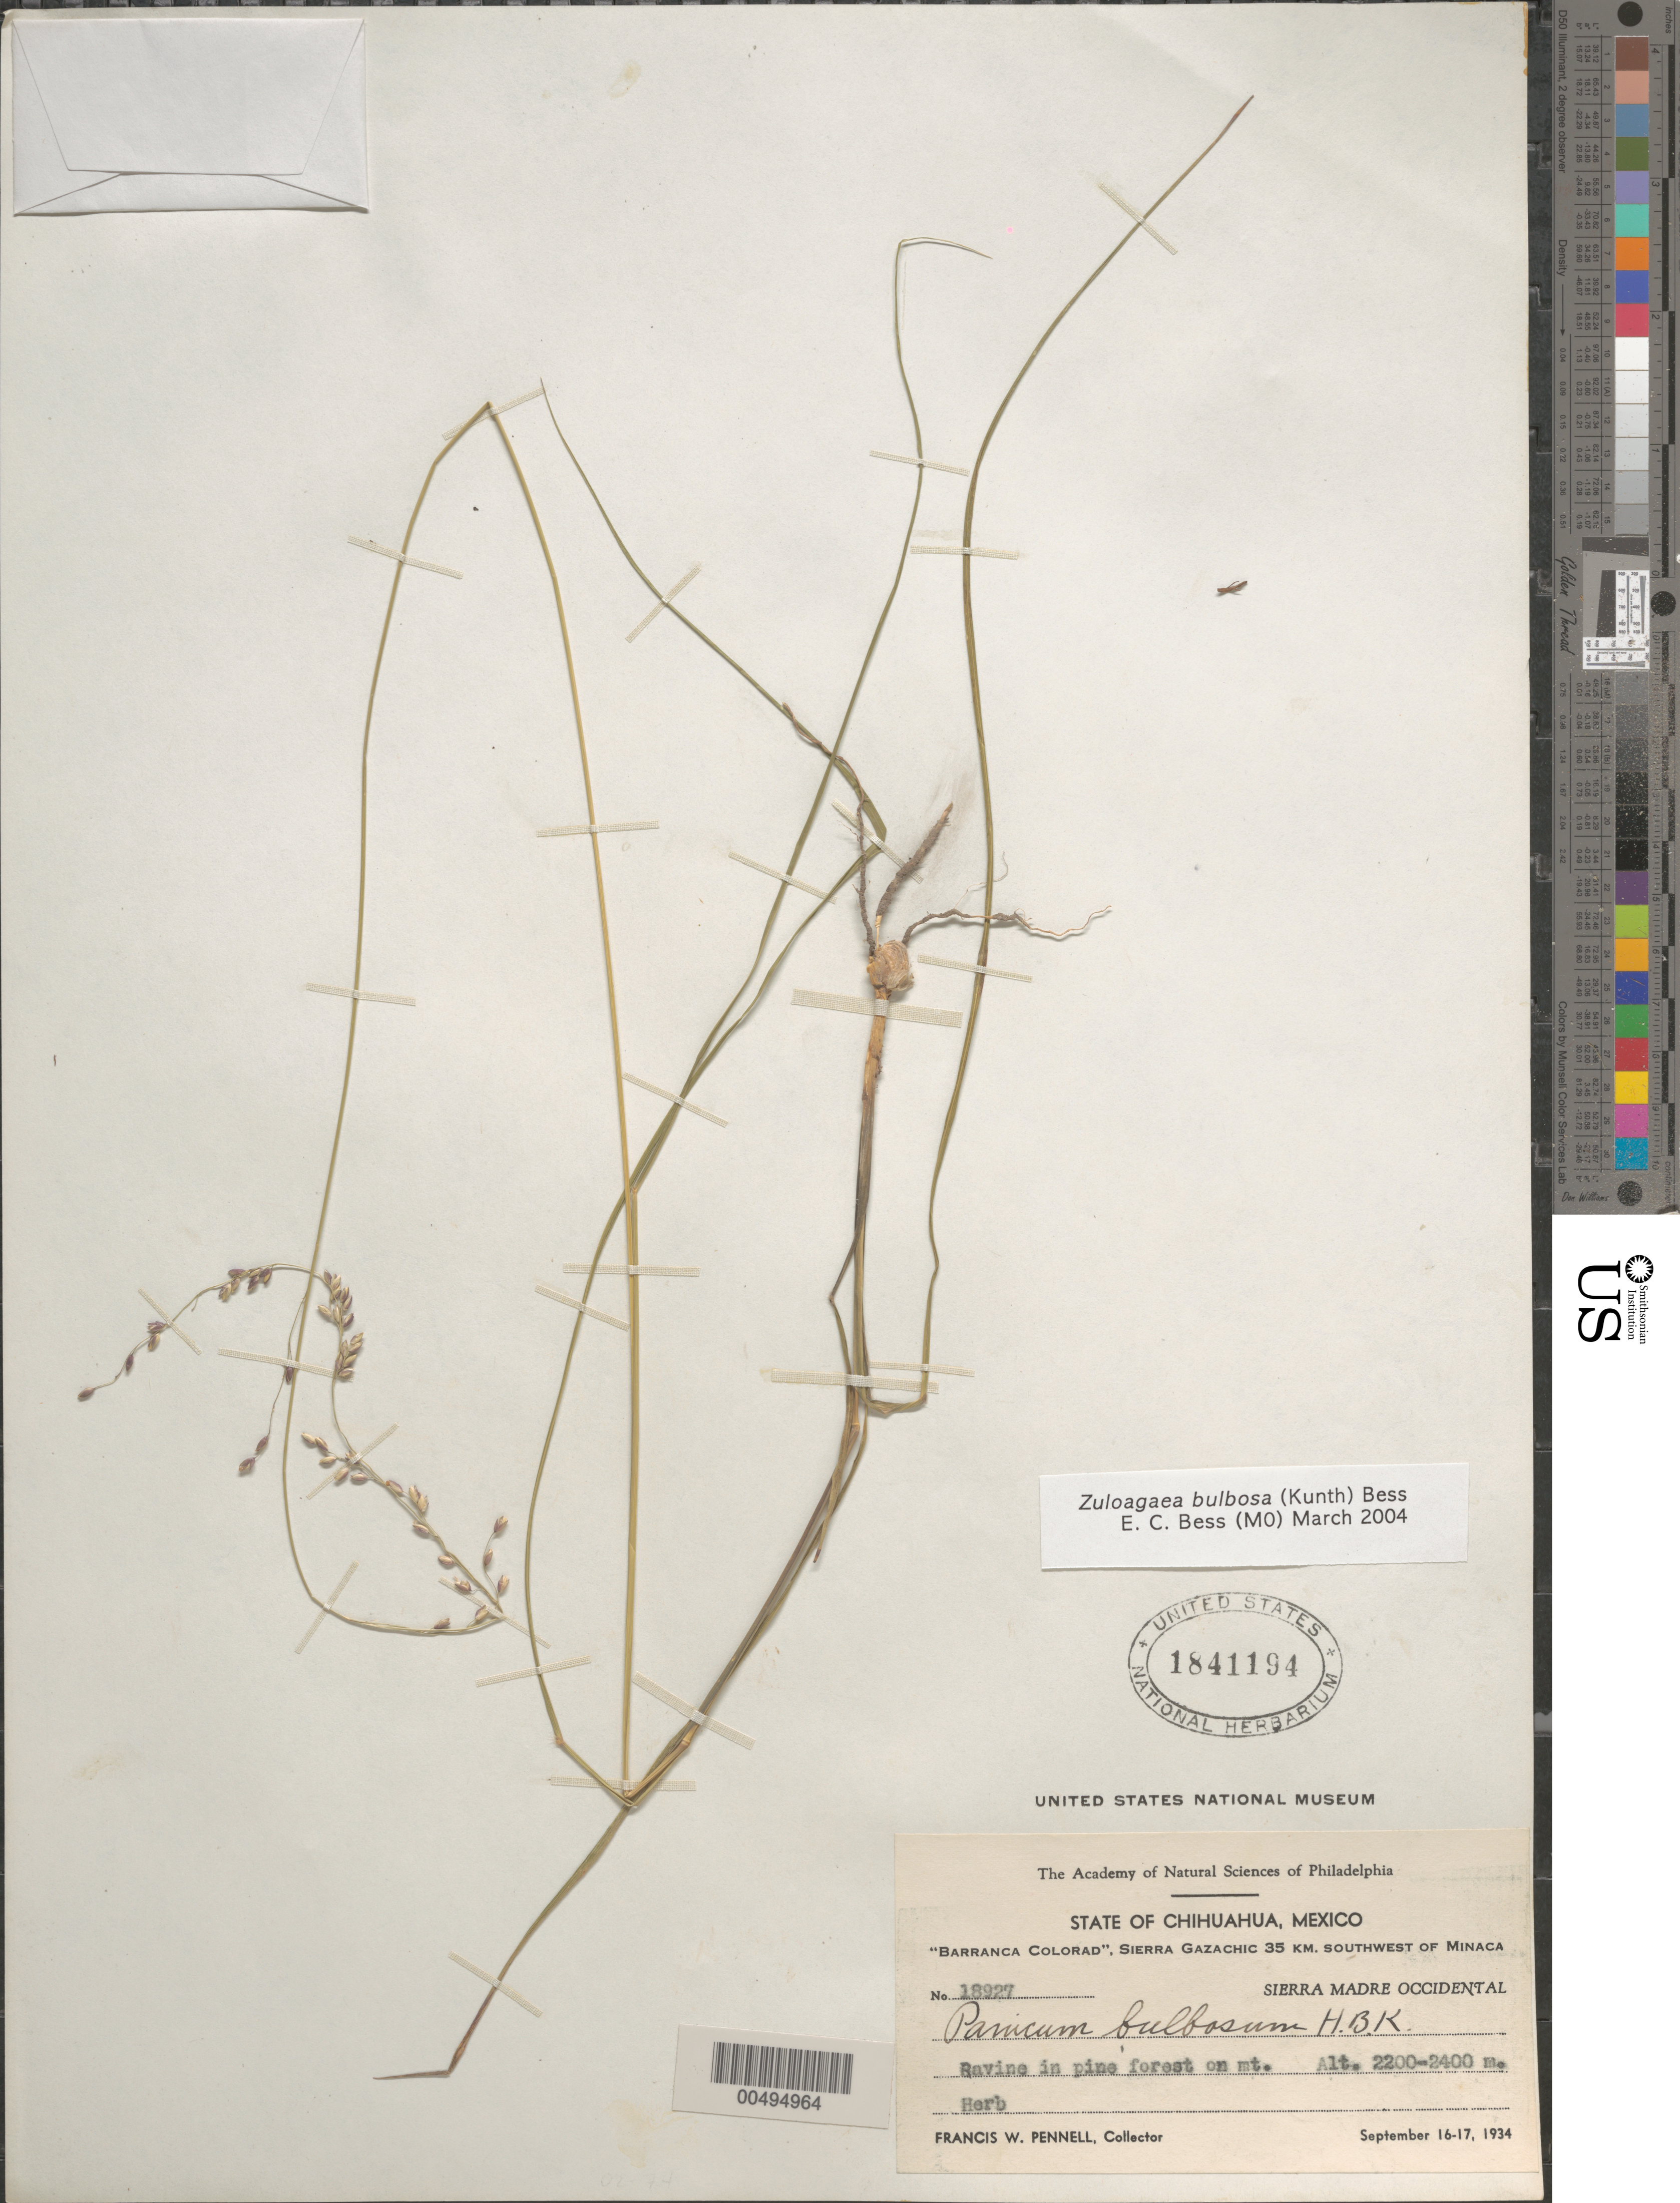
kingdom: Plantae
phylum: Tracheophyta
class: Liliopsida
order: Poales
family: Poaceae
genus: Panicum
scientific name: Panicum bulbosum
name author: Kunth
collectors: F. W. Pennell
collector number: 18927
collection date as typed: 16 Sep 1934 to 17 Sep 1934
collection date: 1934-09-16/1934-09-17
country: Mexico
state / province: Chihuahua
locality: Barranca Colorad, Sierra Gazachic, 35 km SW of Minaca, Sierra Madre Occidental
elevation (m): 2200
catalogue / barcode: US 1841194